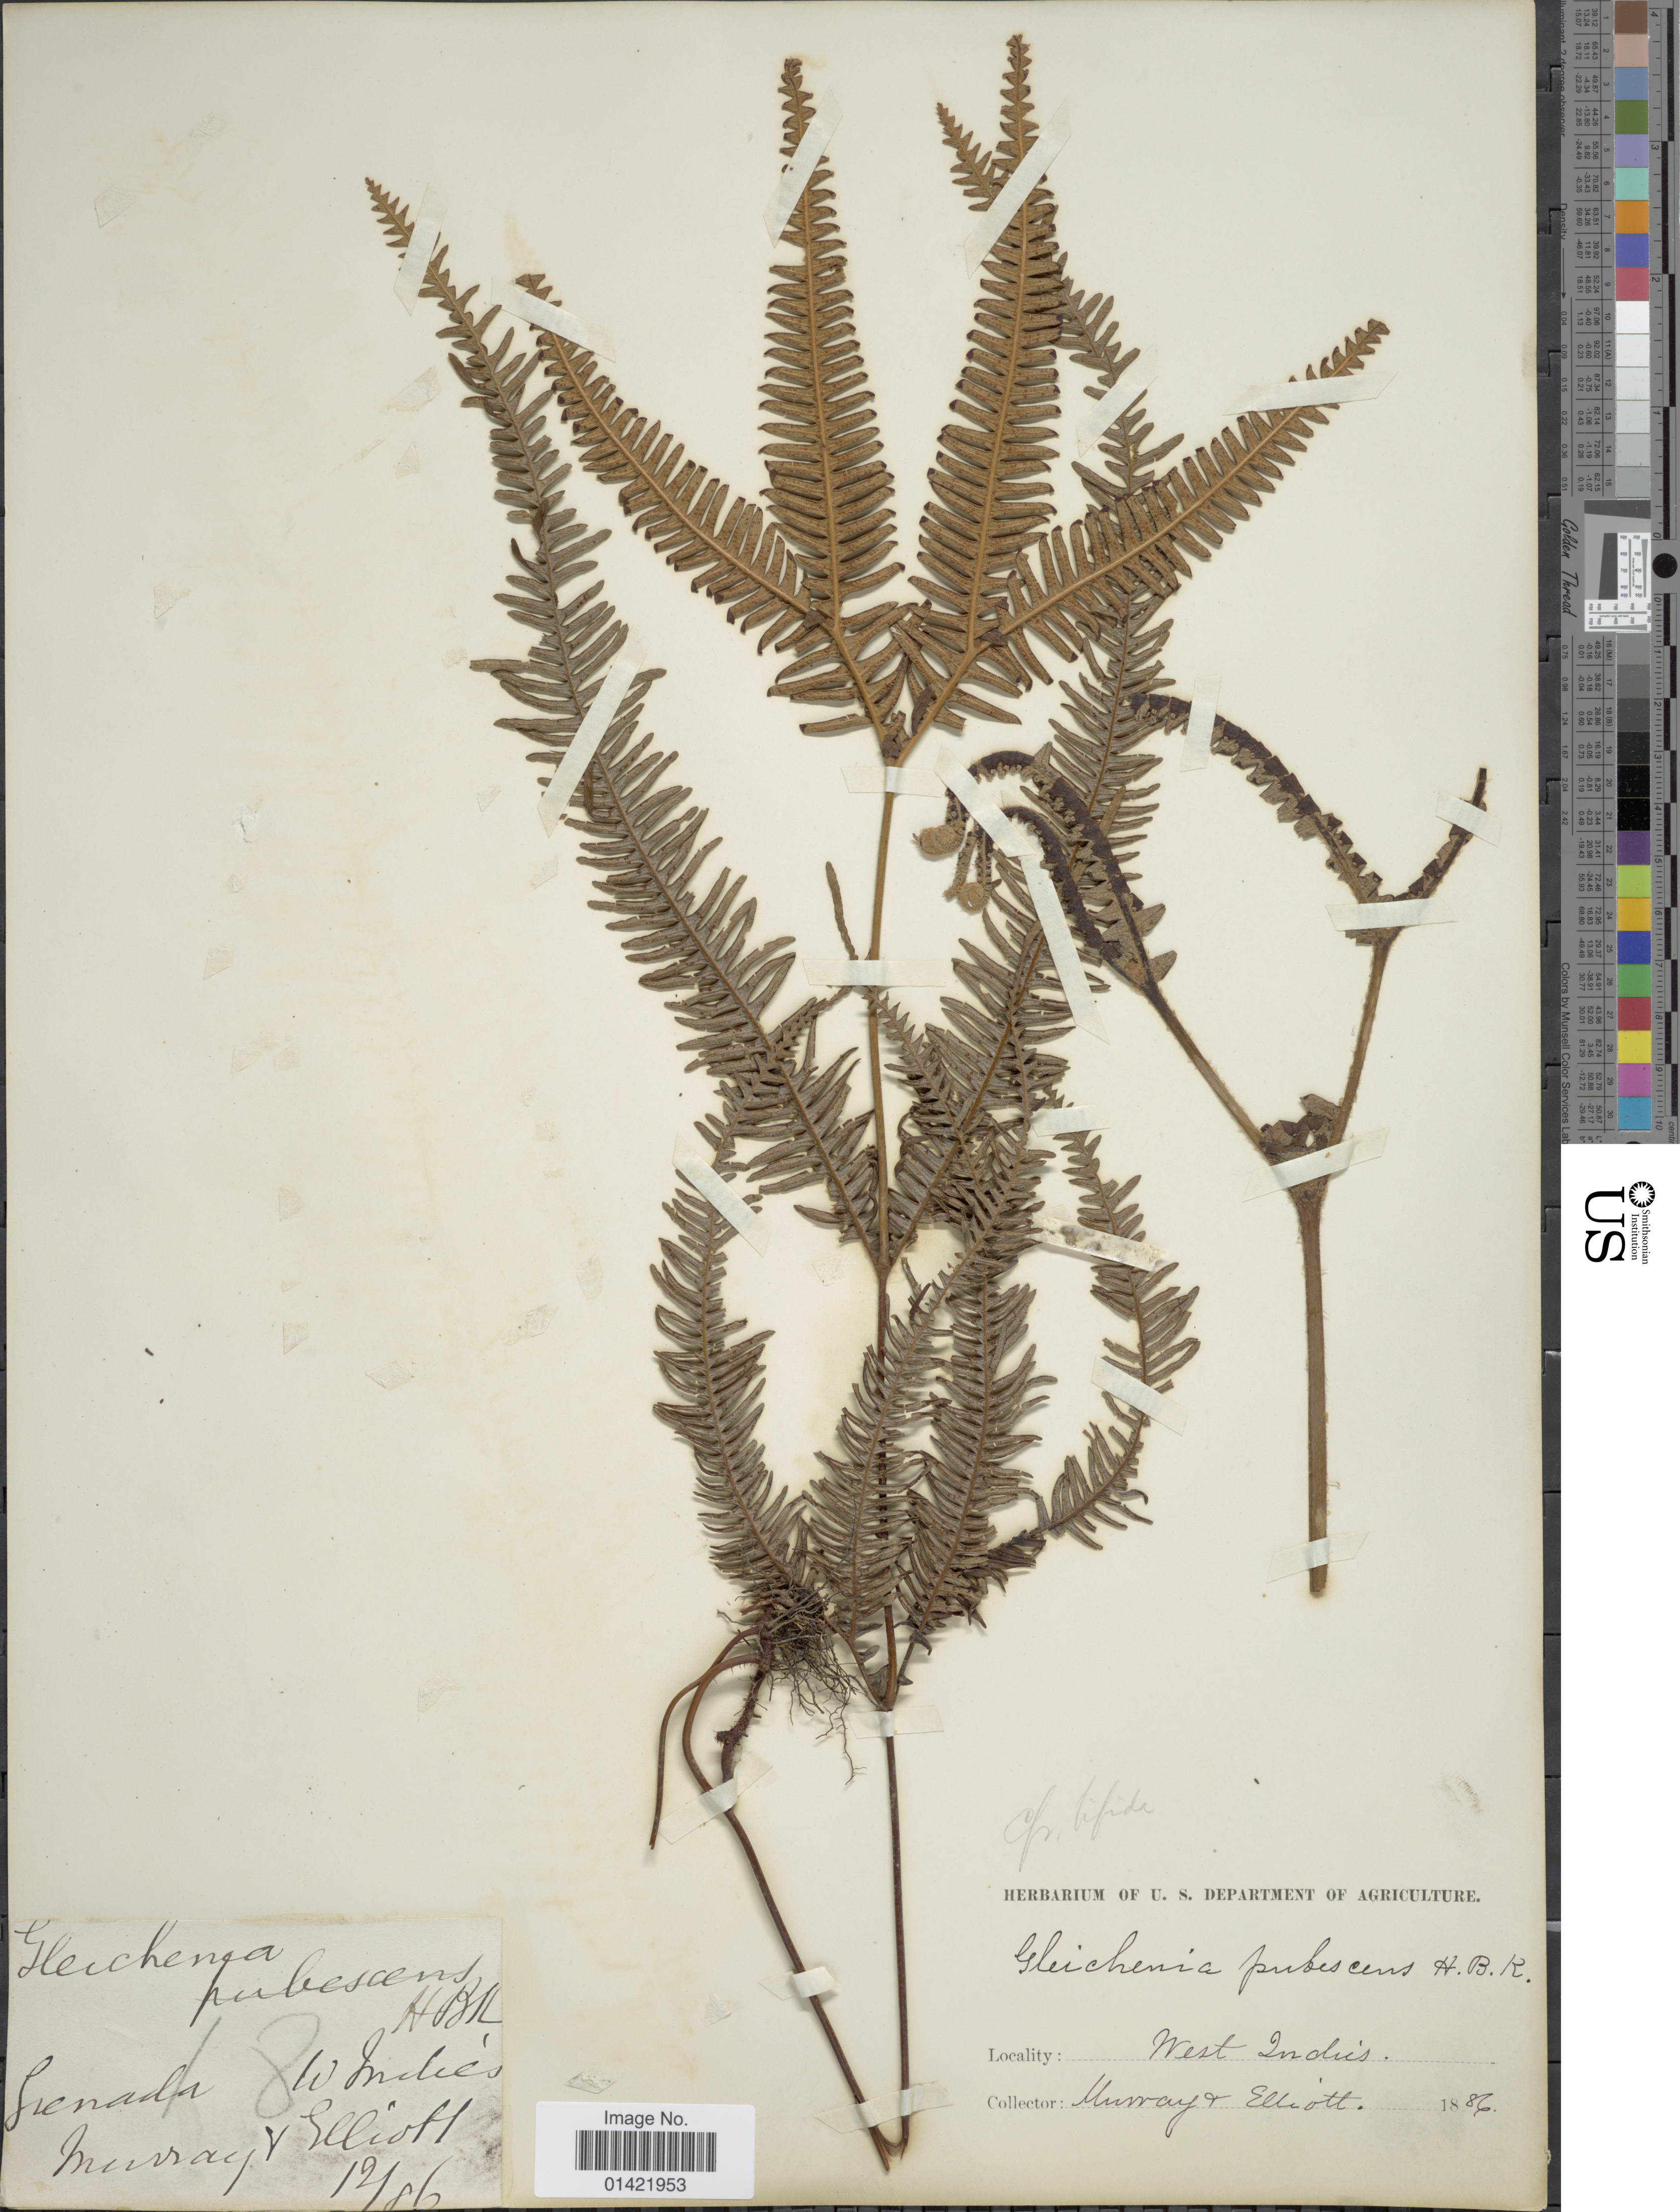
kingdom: Plantae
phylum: Tracheophyta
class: Polypodiopsida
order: Gleicheniales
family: Gleicheniaceae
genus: Sticherus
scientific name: Sticherus bifidus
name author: (Willd.) Ching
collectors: Murray, -- & Elliott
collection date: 1886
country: Grenada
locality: West Indies.